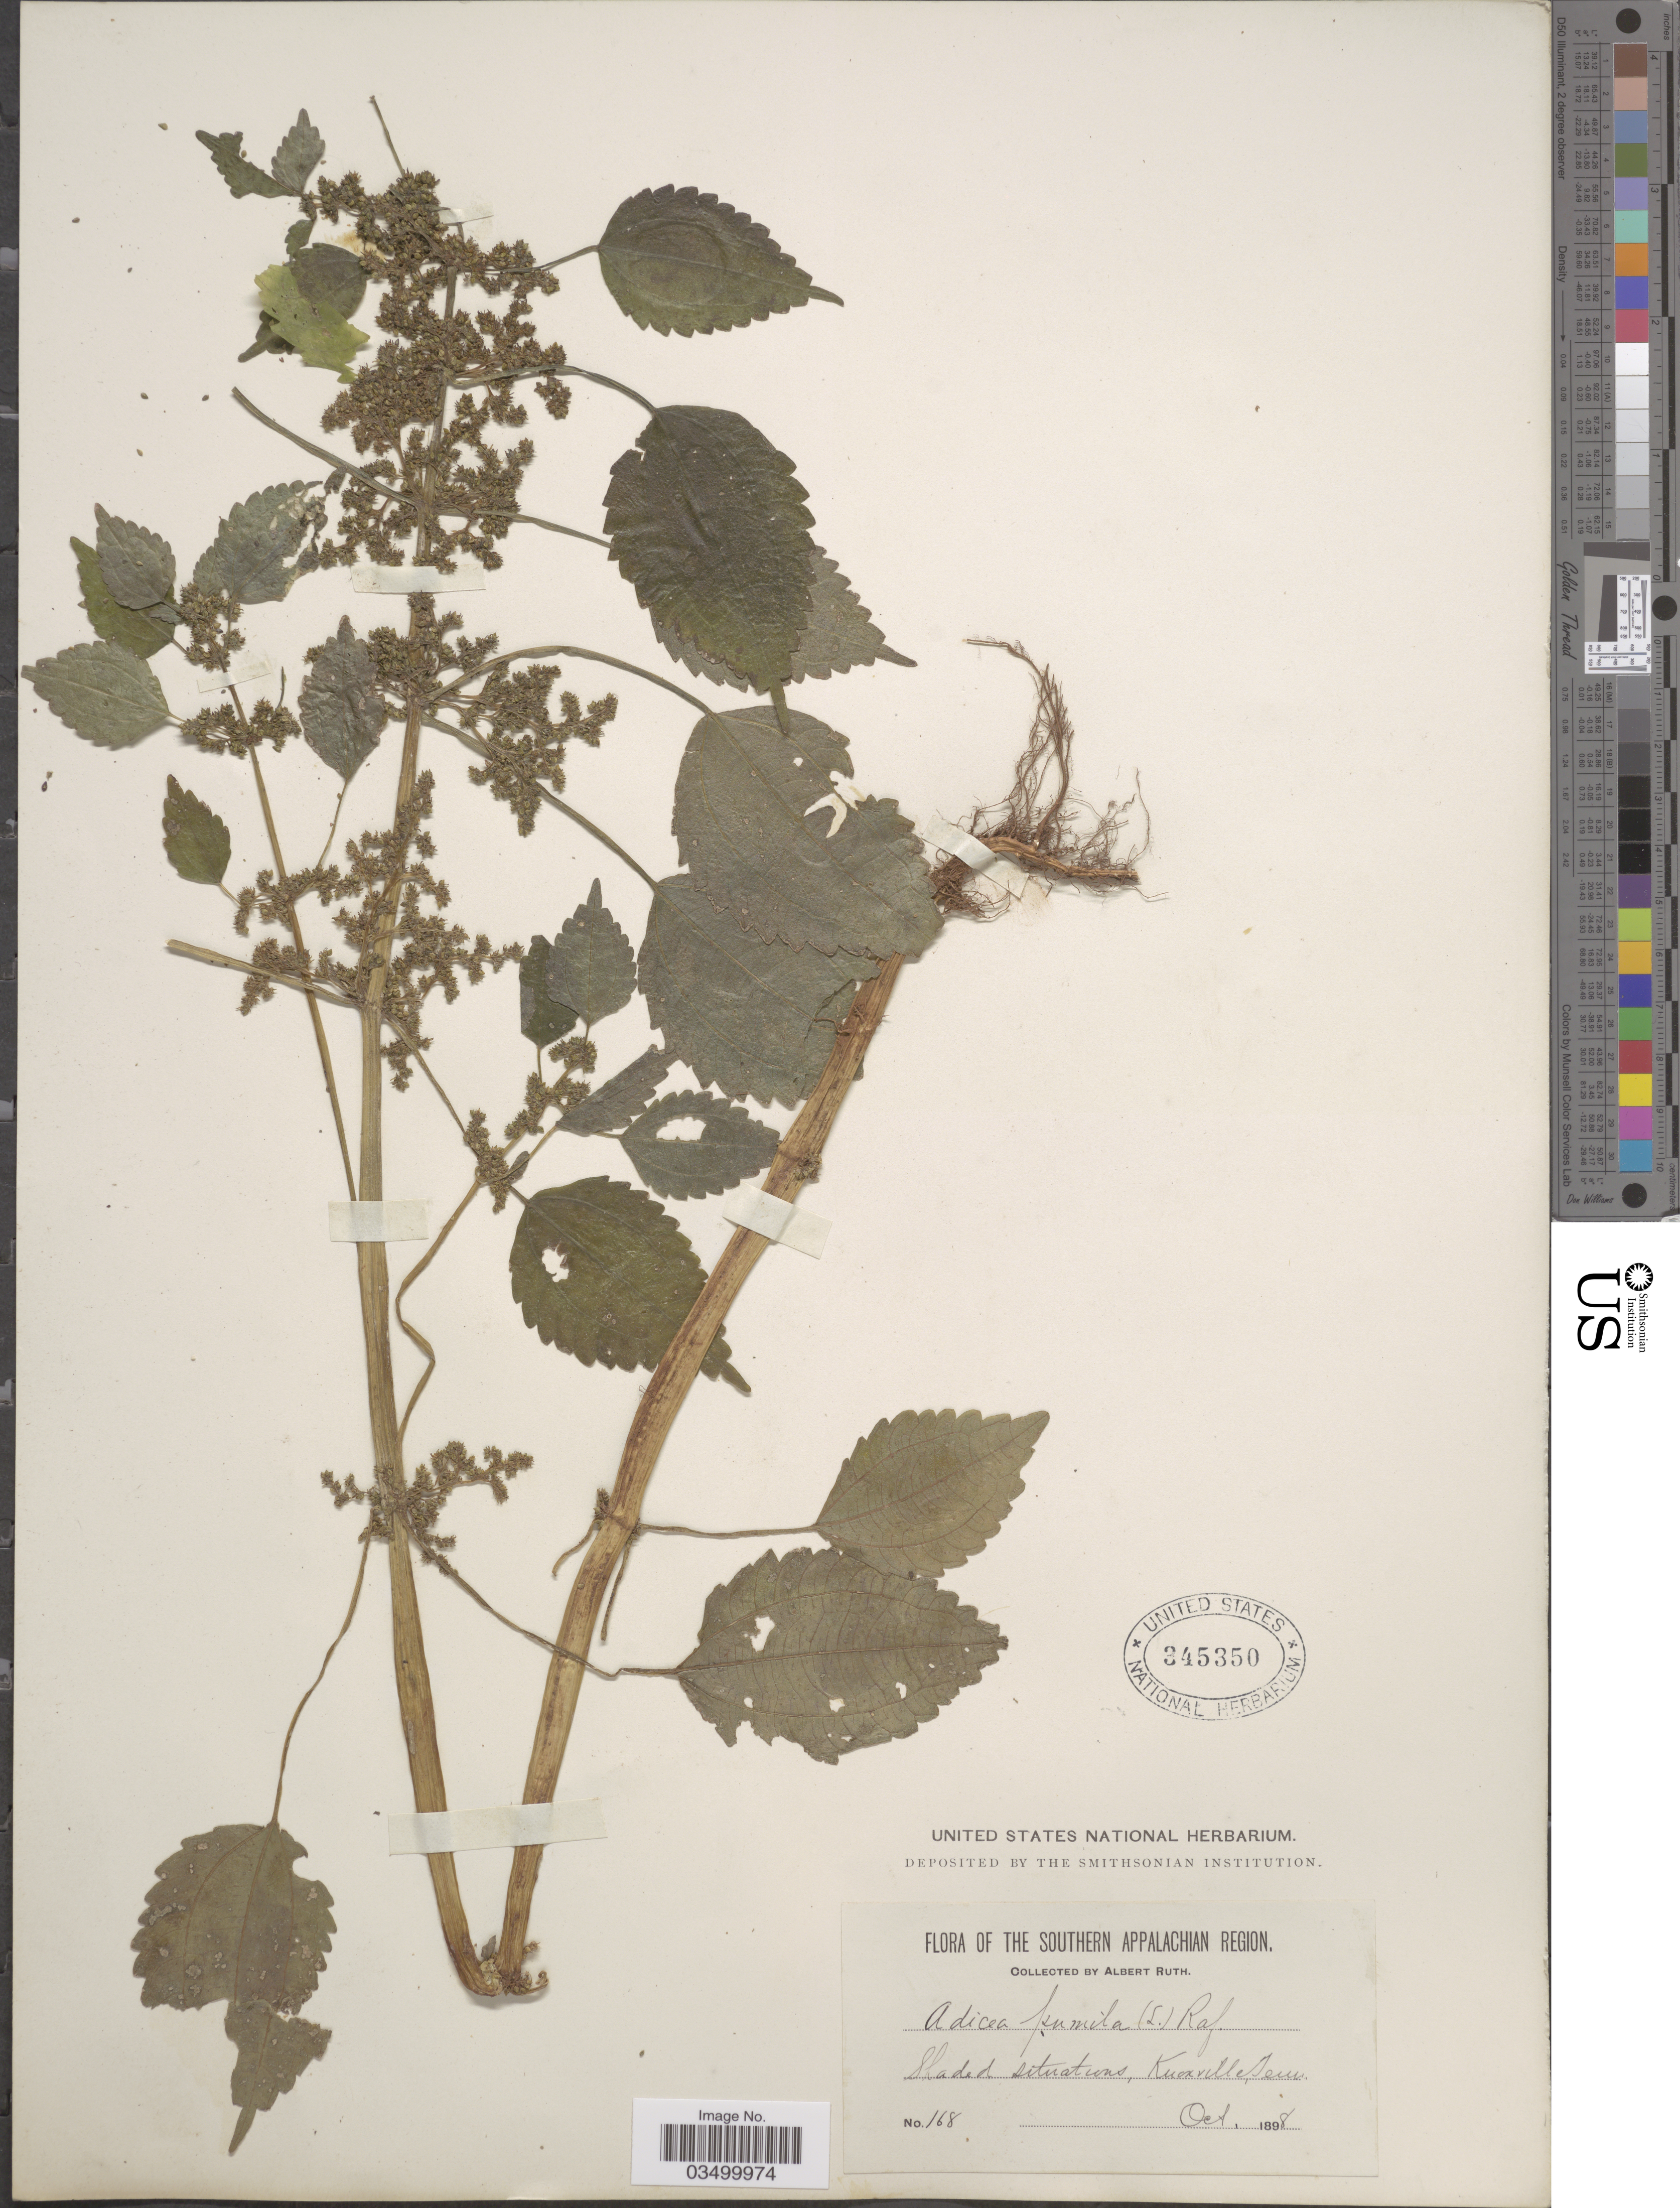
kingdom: Plantae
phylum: Tracheophyta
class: Magnoliopsida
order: Rosales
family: Urticaceae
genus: Pilea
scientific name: Pilea pumila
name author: (L.) A. Gray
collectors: A. Ruth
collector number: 168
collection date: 1898-10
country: United States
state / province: Tennessee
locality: The Apalachian Region. Knoxville.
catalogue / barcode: US 345350